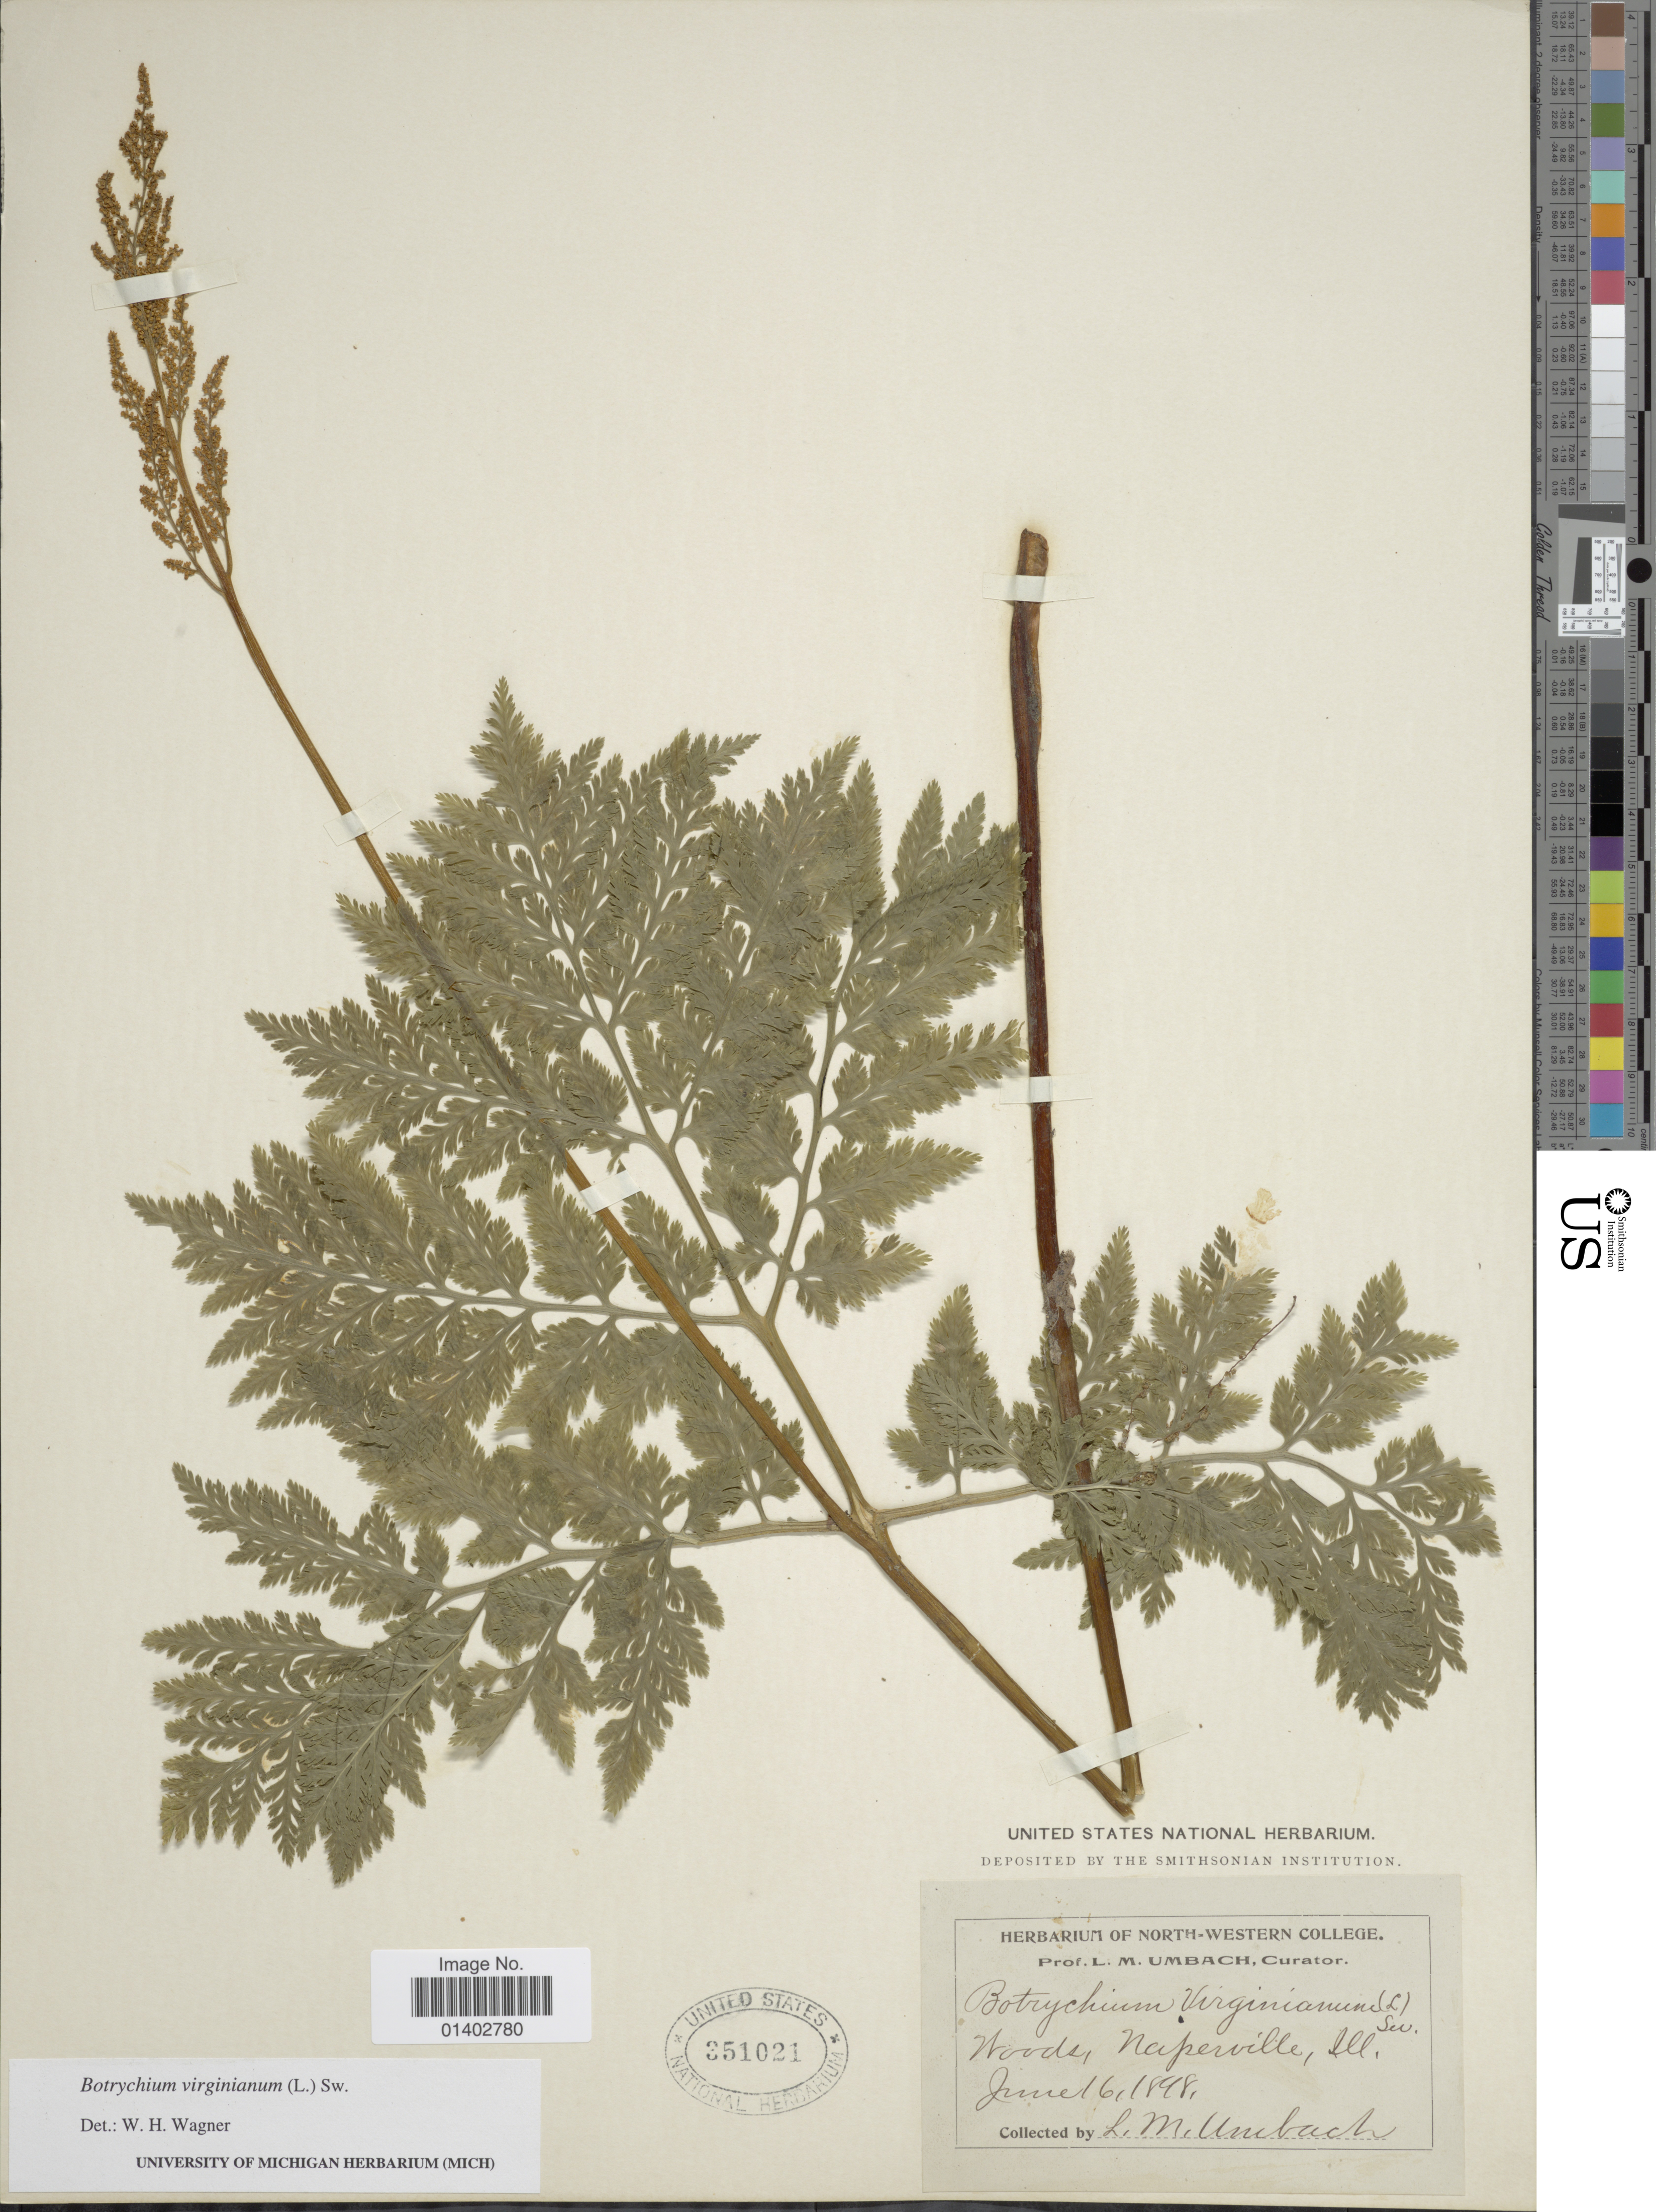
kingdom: Plantae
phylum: Tracheophyta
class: Polypodiopsida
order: Ophioglossales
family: Ophioglossaceae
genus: Botrychium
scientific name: Botrychium virginianum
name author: (L.) Sw.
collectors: L. M. Umbach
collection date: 1898-06-16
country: United States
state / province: Illinois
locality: Woods, Naperville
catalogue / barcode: US 351021